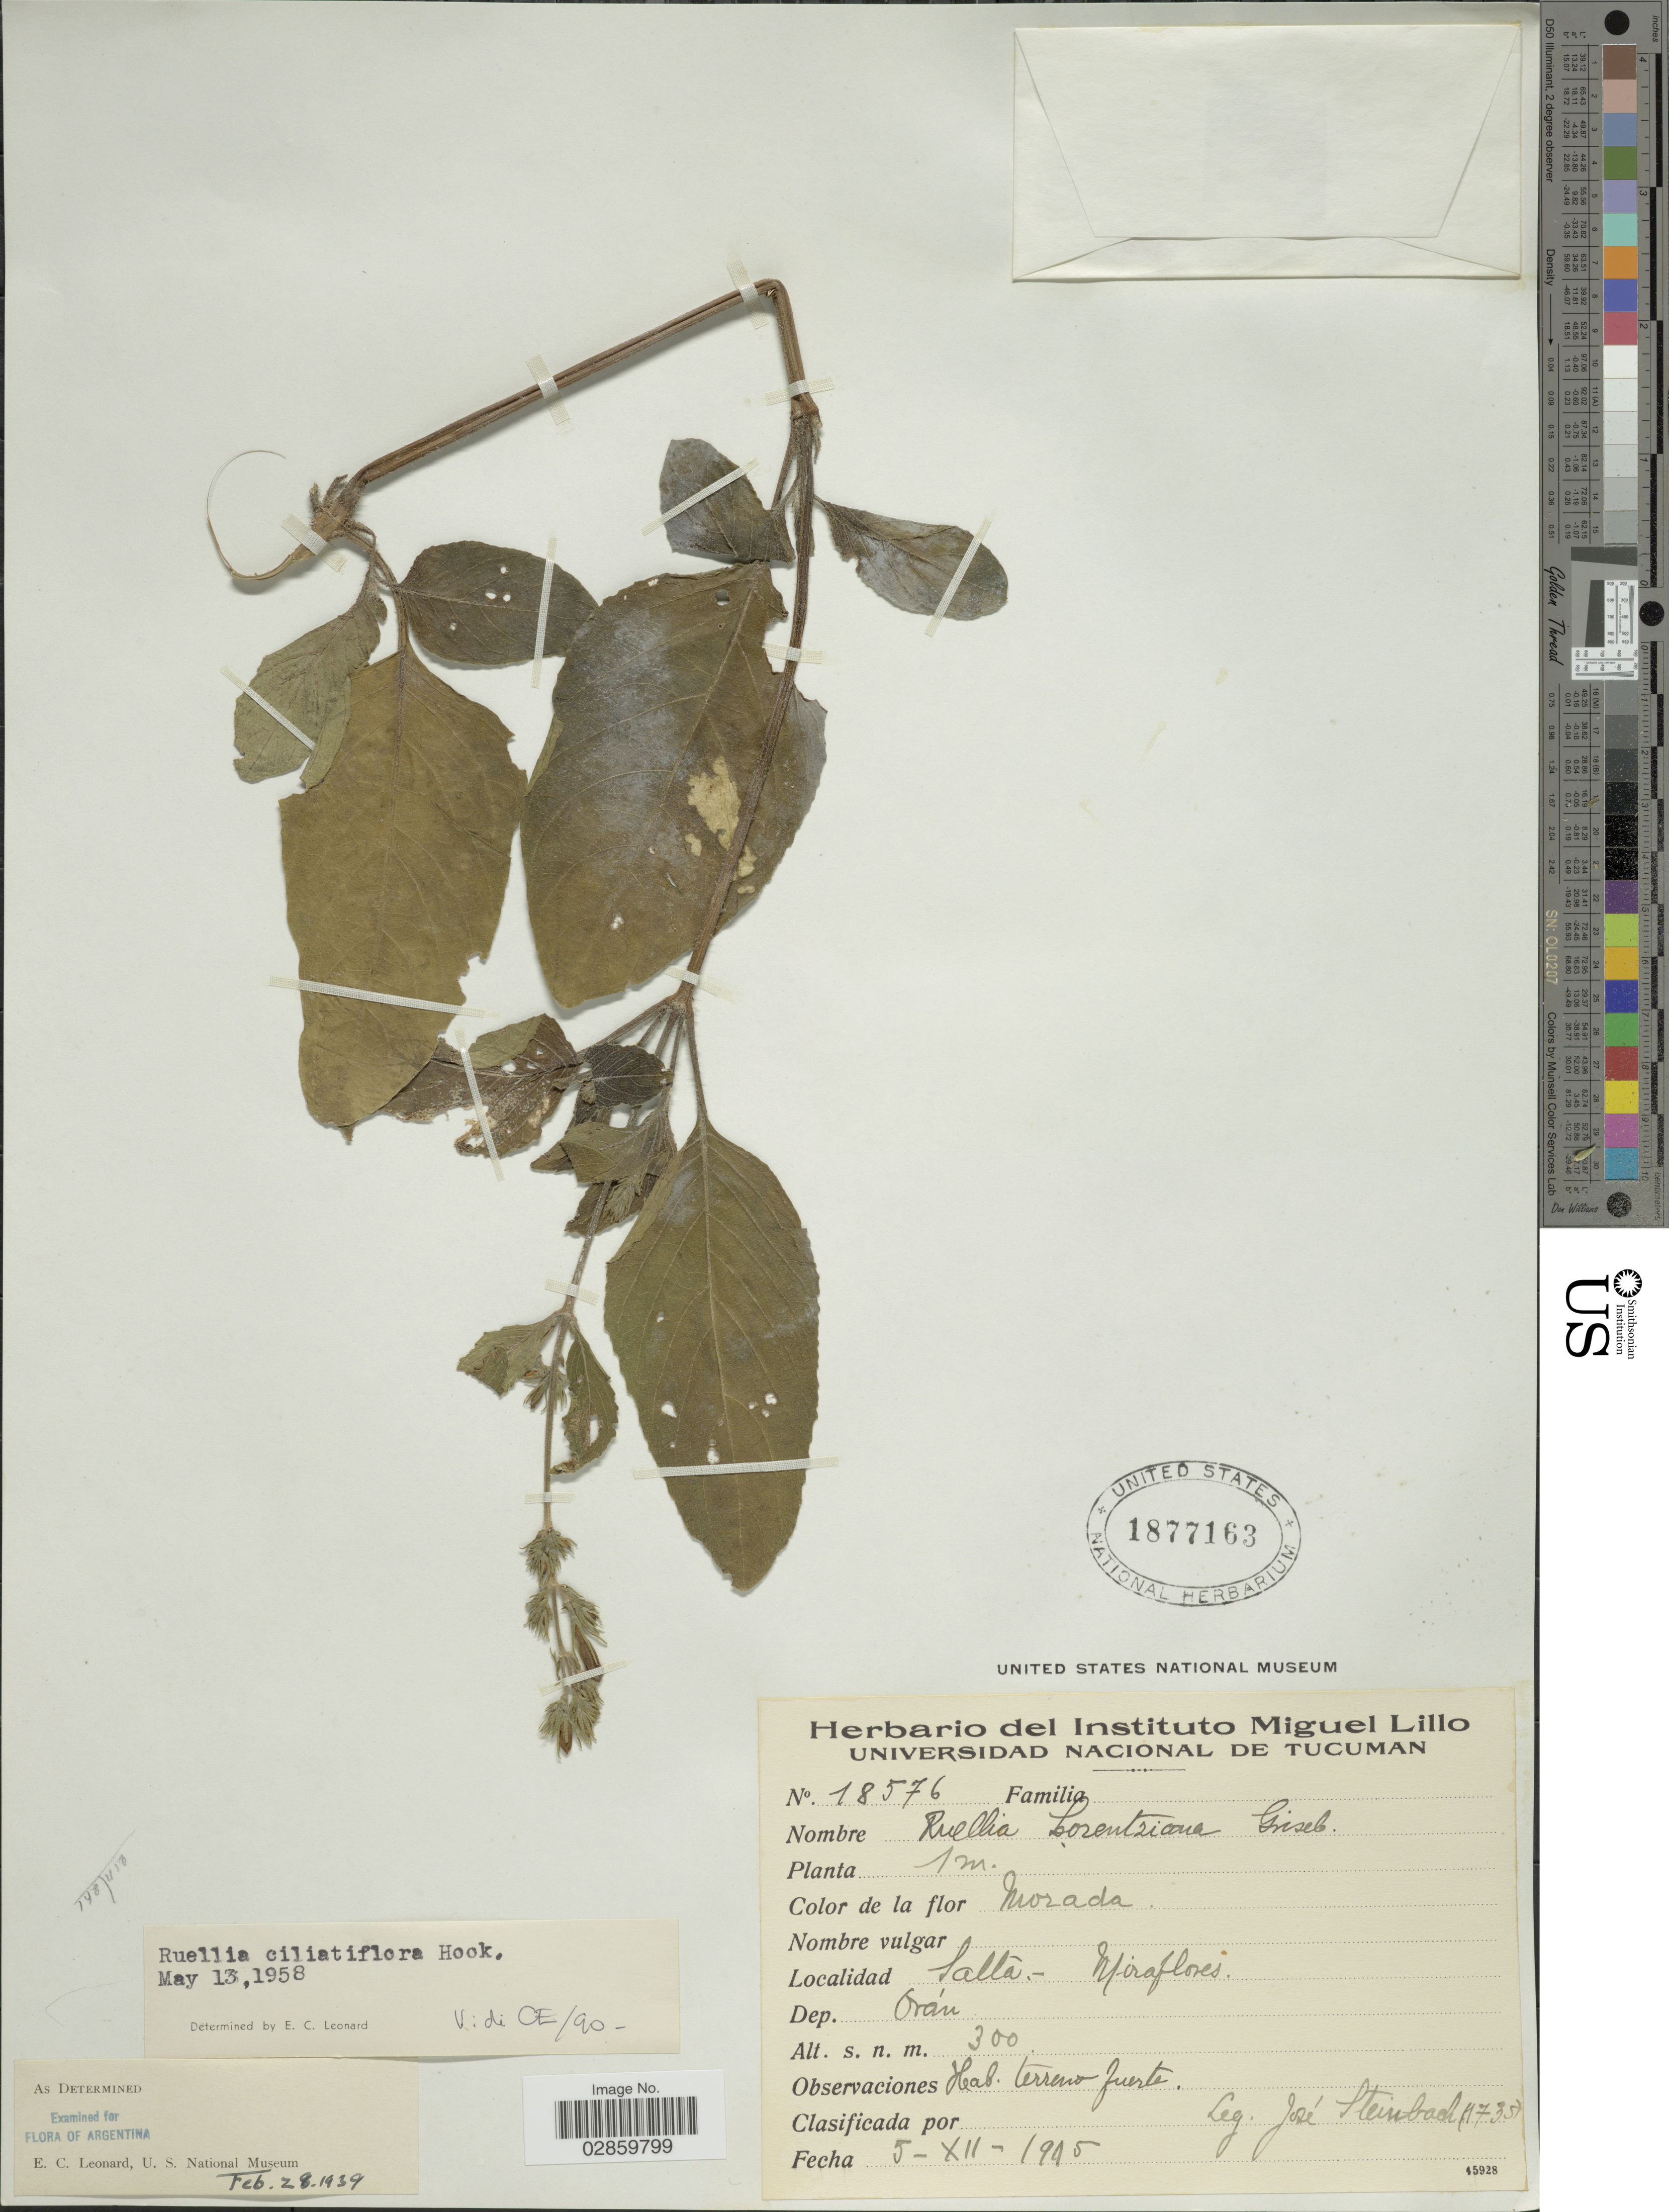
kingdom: Plantae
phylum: Tracheophyta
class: Magnoliopsida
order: Lamiales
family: Acanthaceae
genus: Ruellia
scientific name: Ruellia ciliatiflora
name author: Hook.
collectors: J. Steinbach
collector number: H7351*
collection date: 1915-12-05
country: Argentina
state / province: Salta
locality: Miraflores. Dep. Orán.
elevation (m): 300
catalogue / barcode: US 1877163